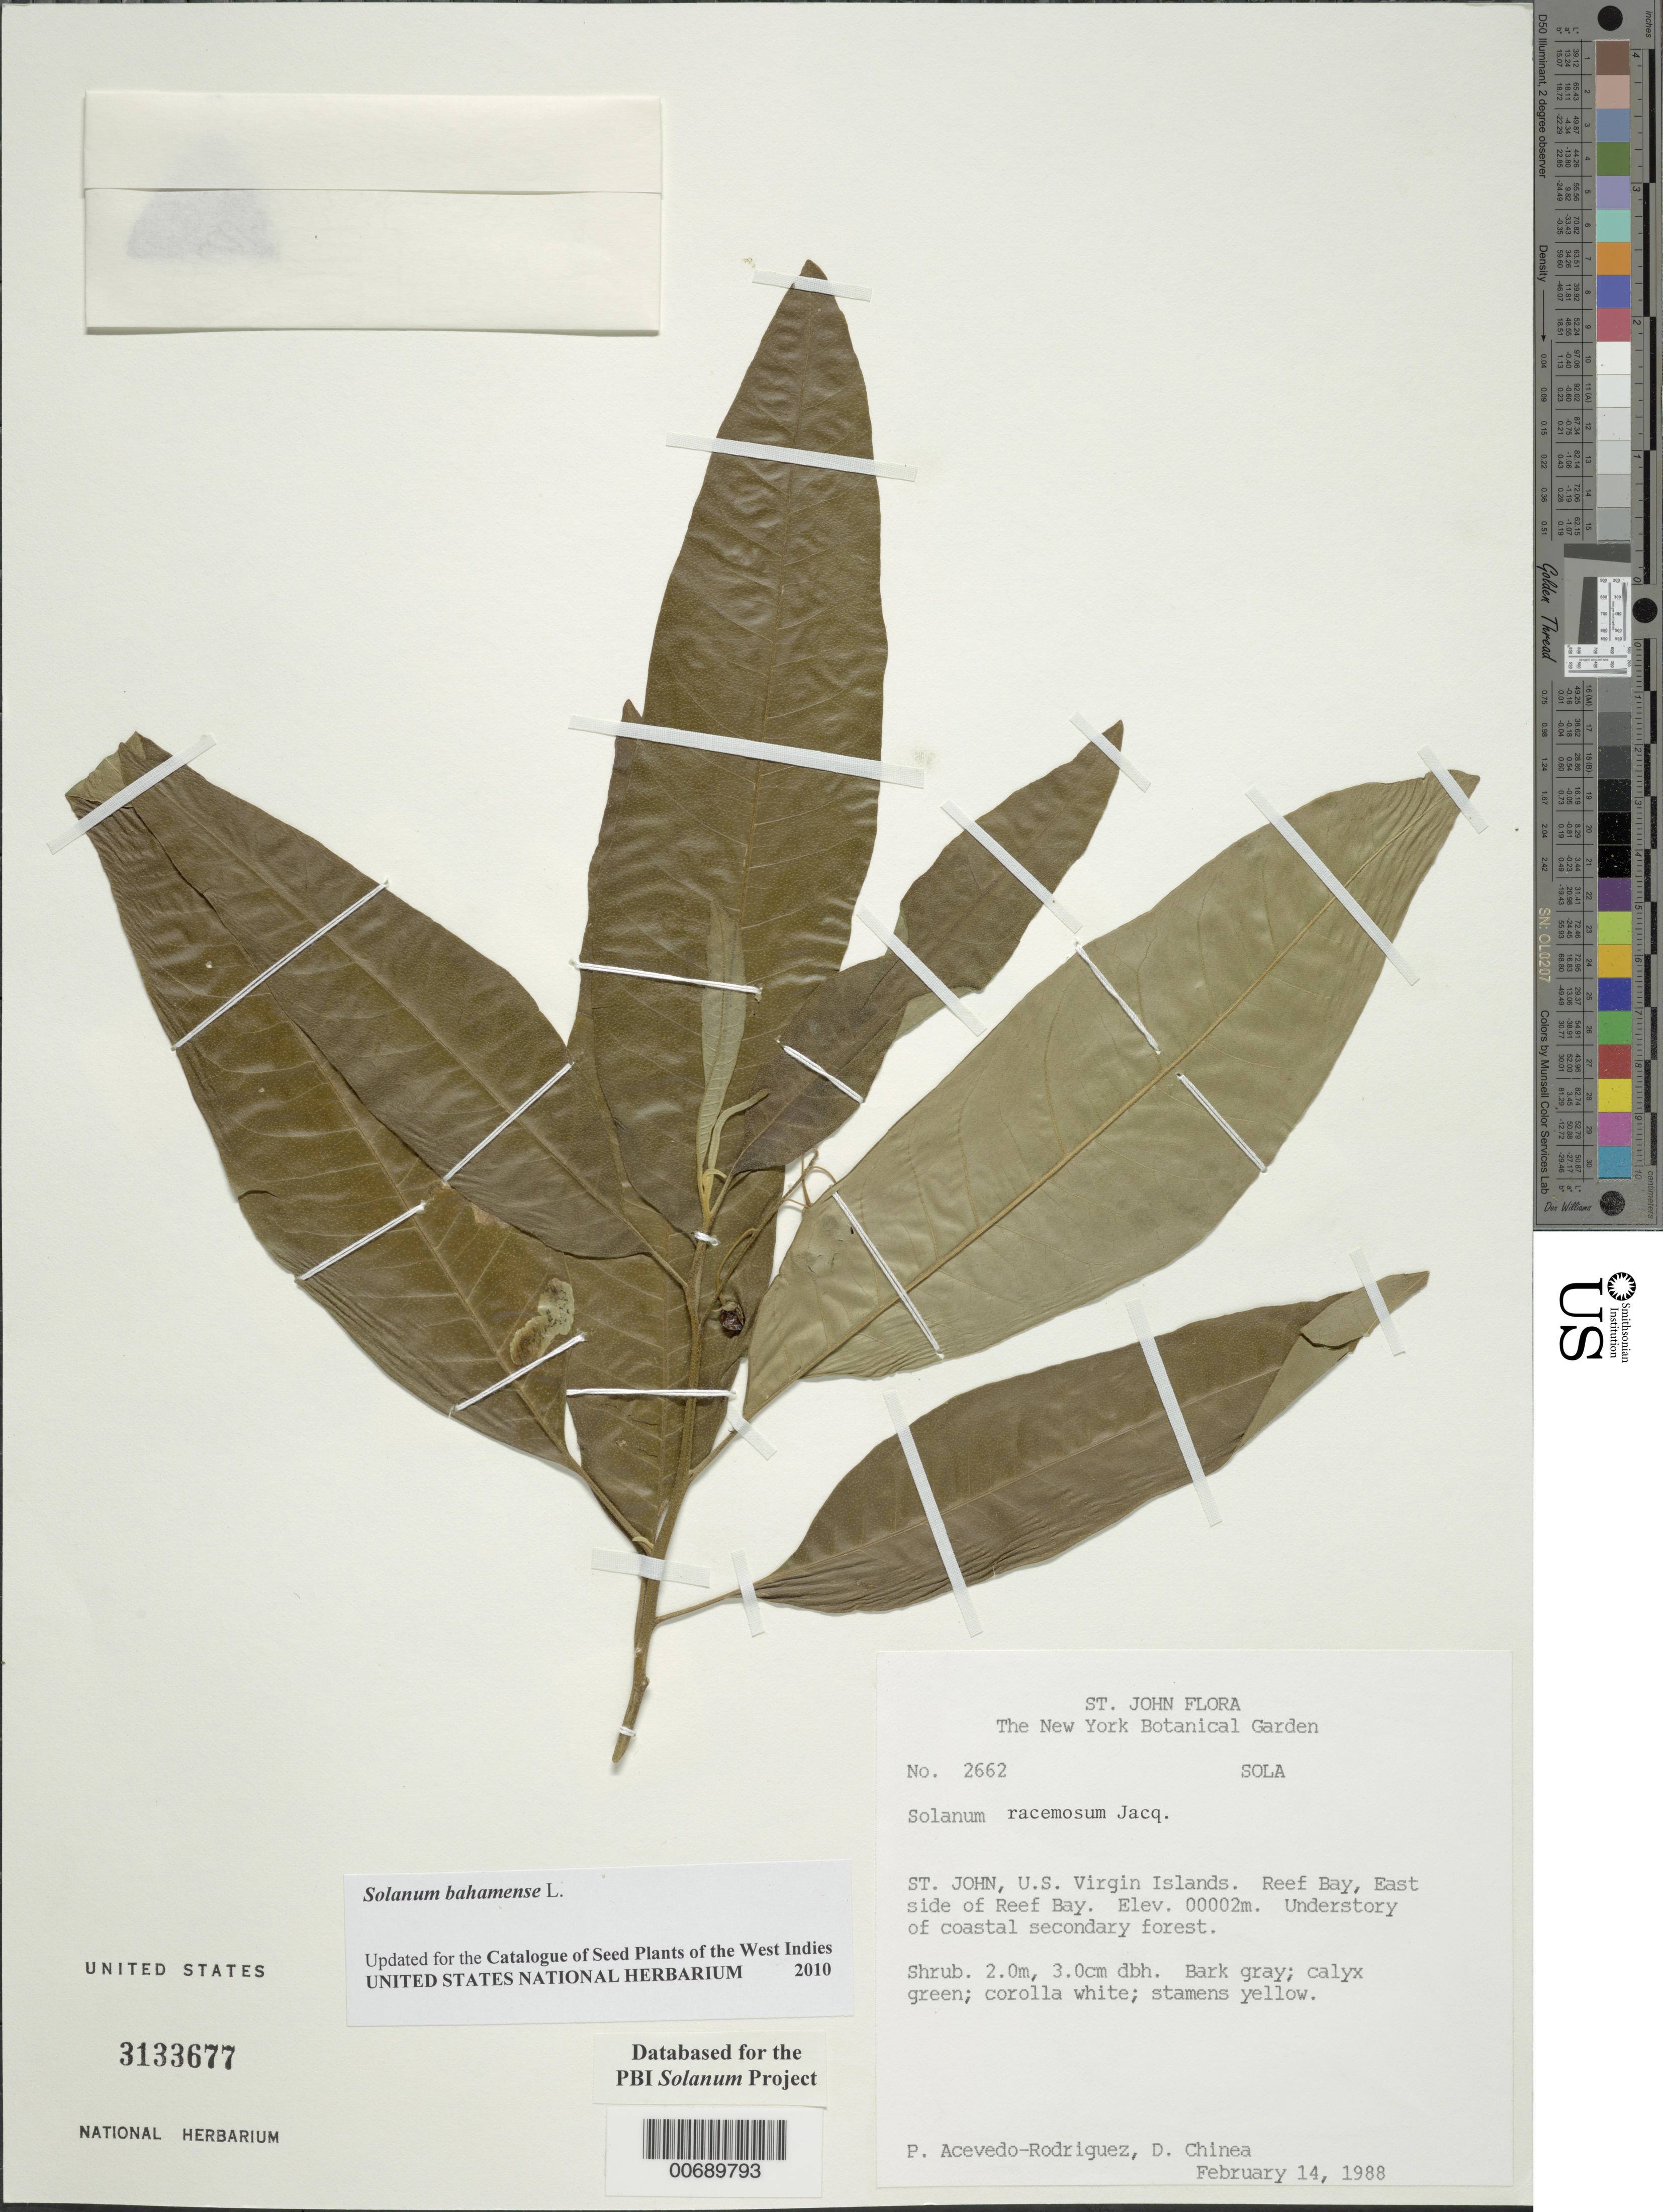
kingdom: Plantae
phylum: Tracheophyta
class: Magnoliopsida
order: Solanales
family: Solanaceae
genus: Solanum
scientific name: Solanum bahamense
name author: L.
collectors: P. Acevedo-Rodr. & D. Chinea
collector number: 2662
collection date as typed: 15 Feb 1988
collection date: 1988-02-15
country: U.S. Virgin Islands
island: St. John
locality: East side of Reef Bay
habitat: Understory of coastal secondary forest.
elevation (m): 2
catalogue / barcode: US 3133677